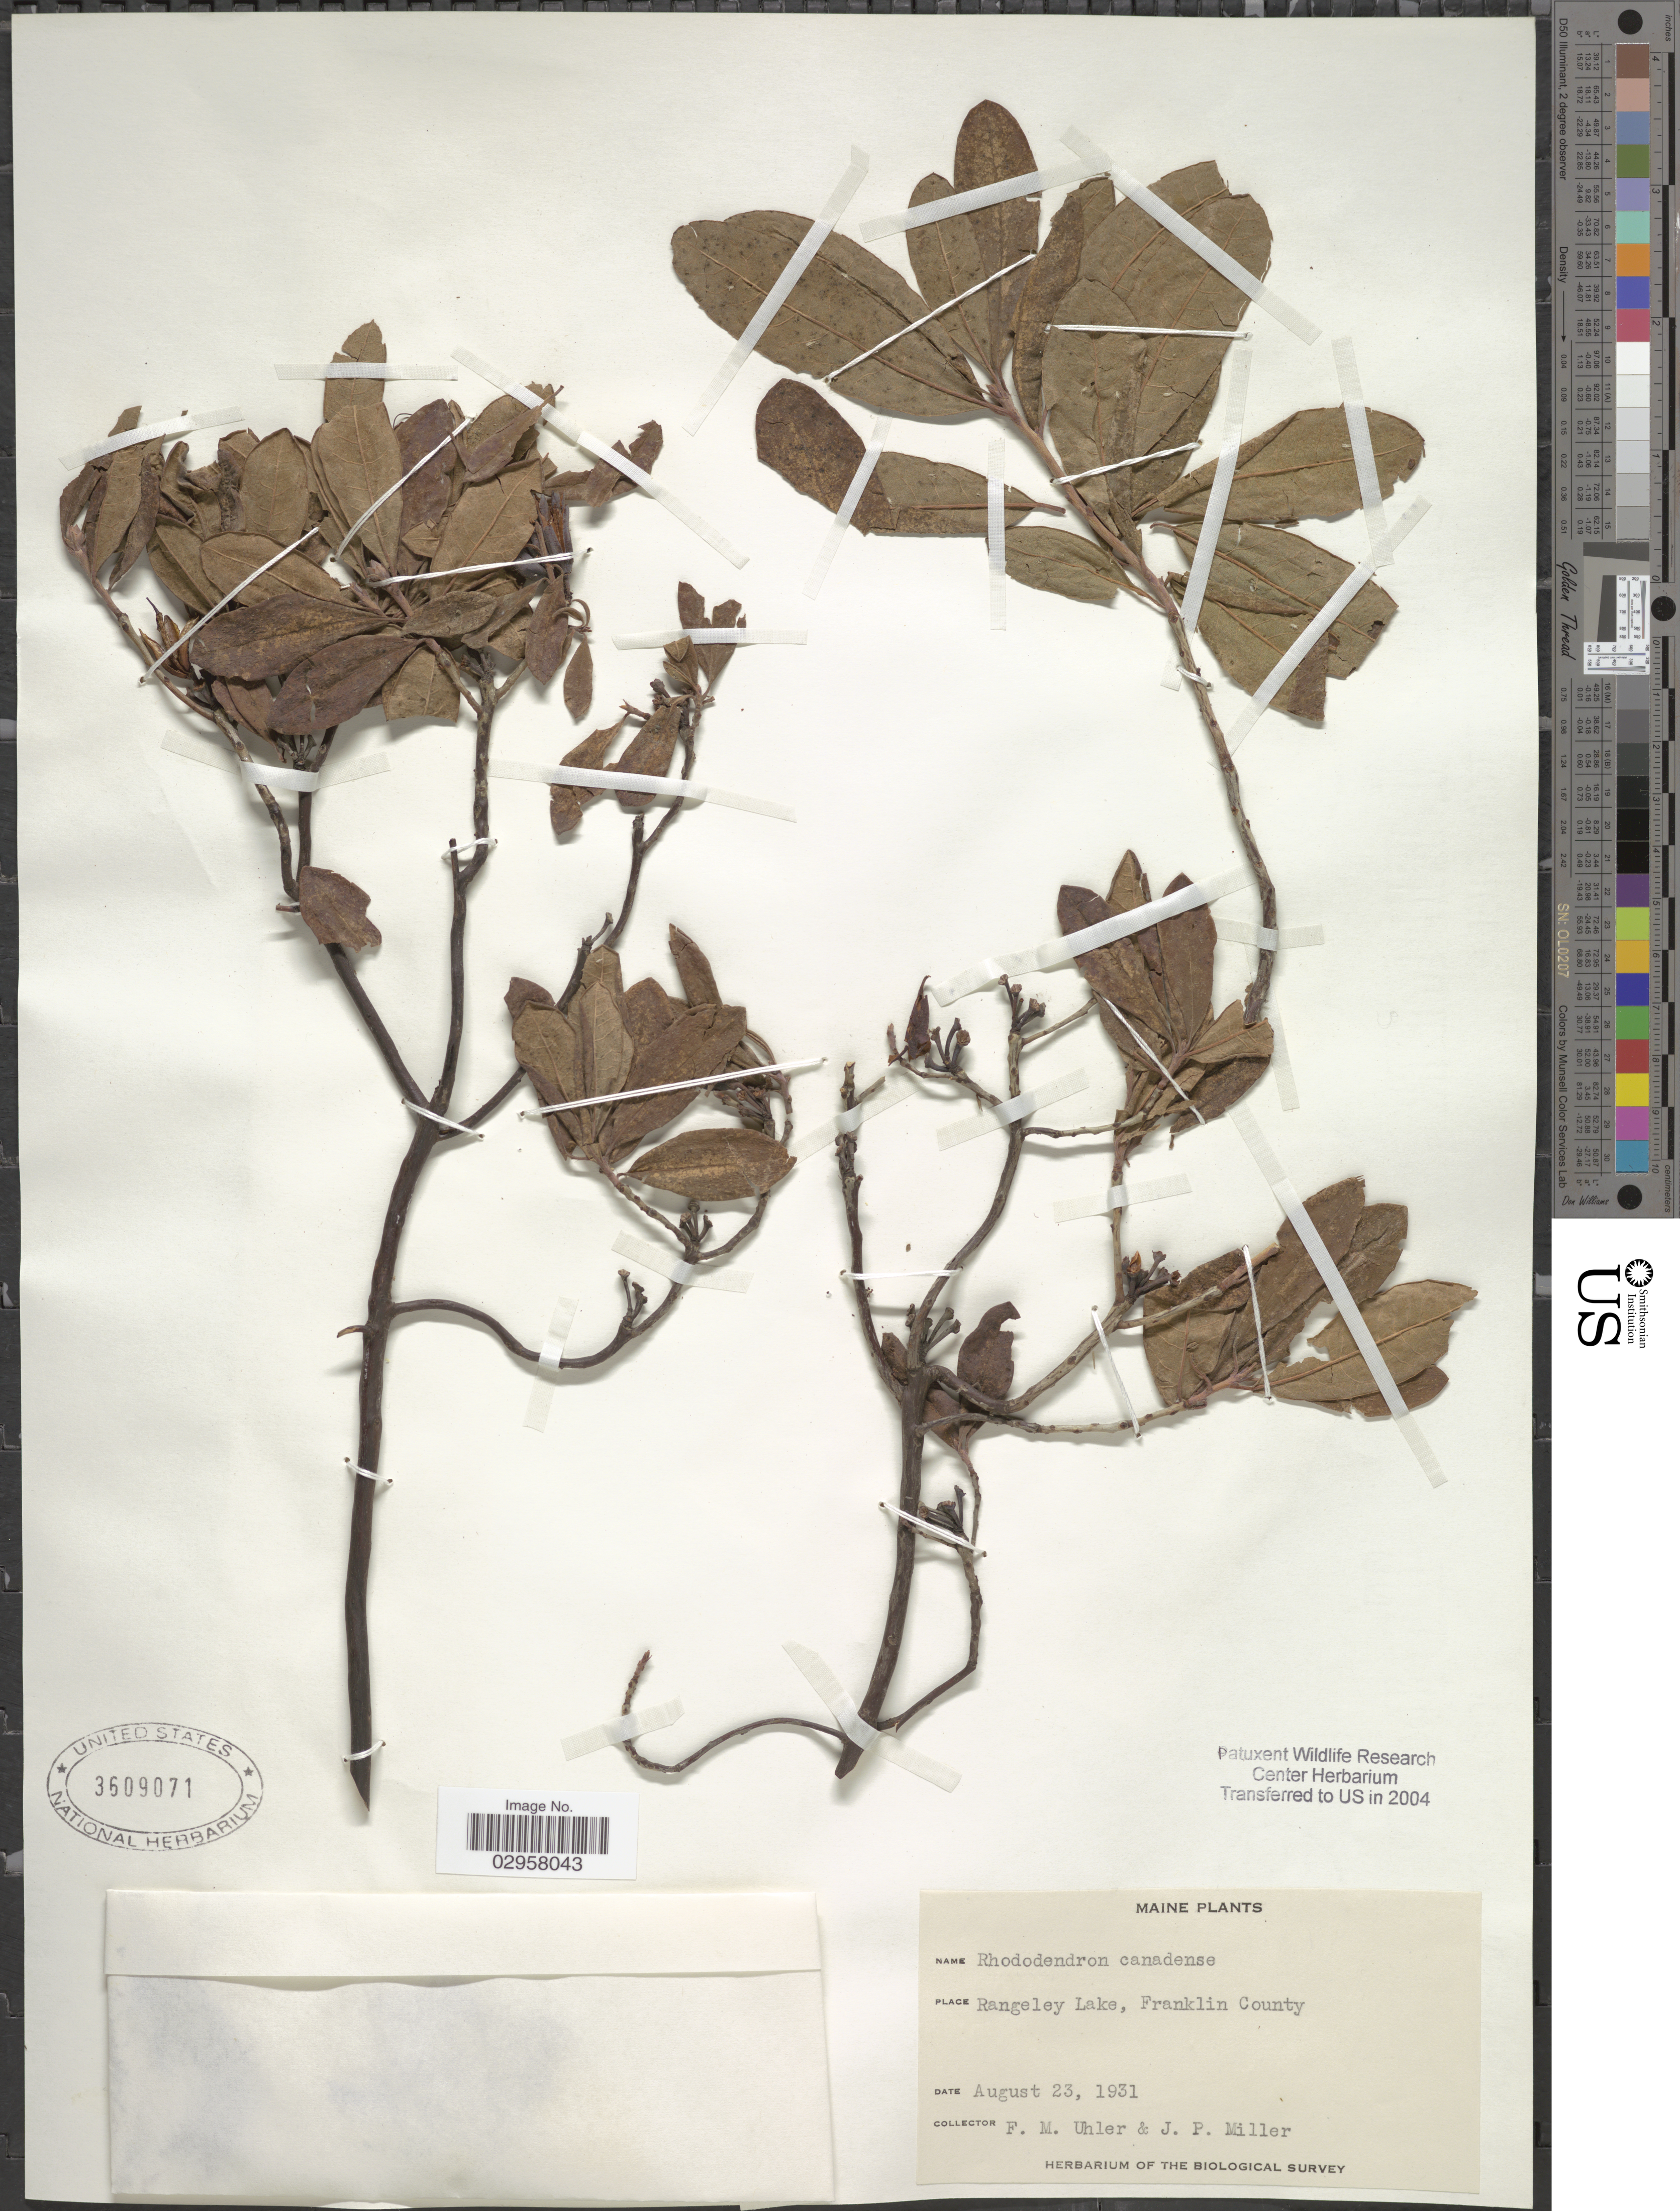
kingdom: Plantae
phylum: Tracheophyta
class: Magnoliopsida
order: Ericales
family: Ericaceae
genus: Rhododendron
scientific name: Rhododendron canadense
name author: (L.) Torr.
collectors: F. M. Uhler & J. P. Miller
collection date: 1931-08-23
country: United States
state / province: Maine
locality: Rangeley Lake, Franklin County.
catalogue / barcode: US 3609071